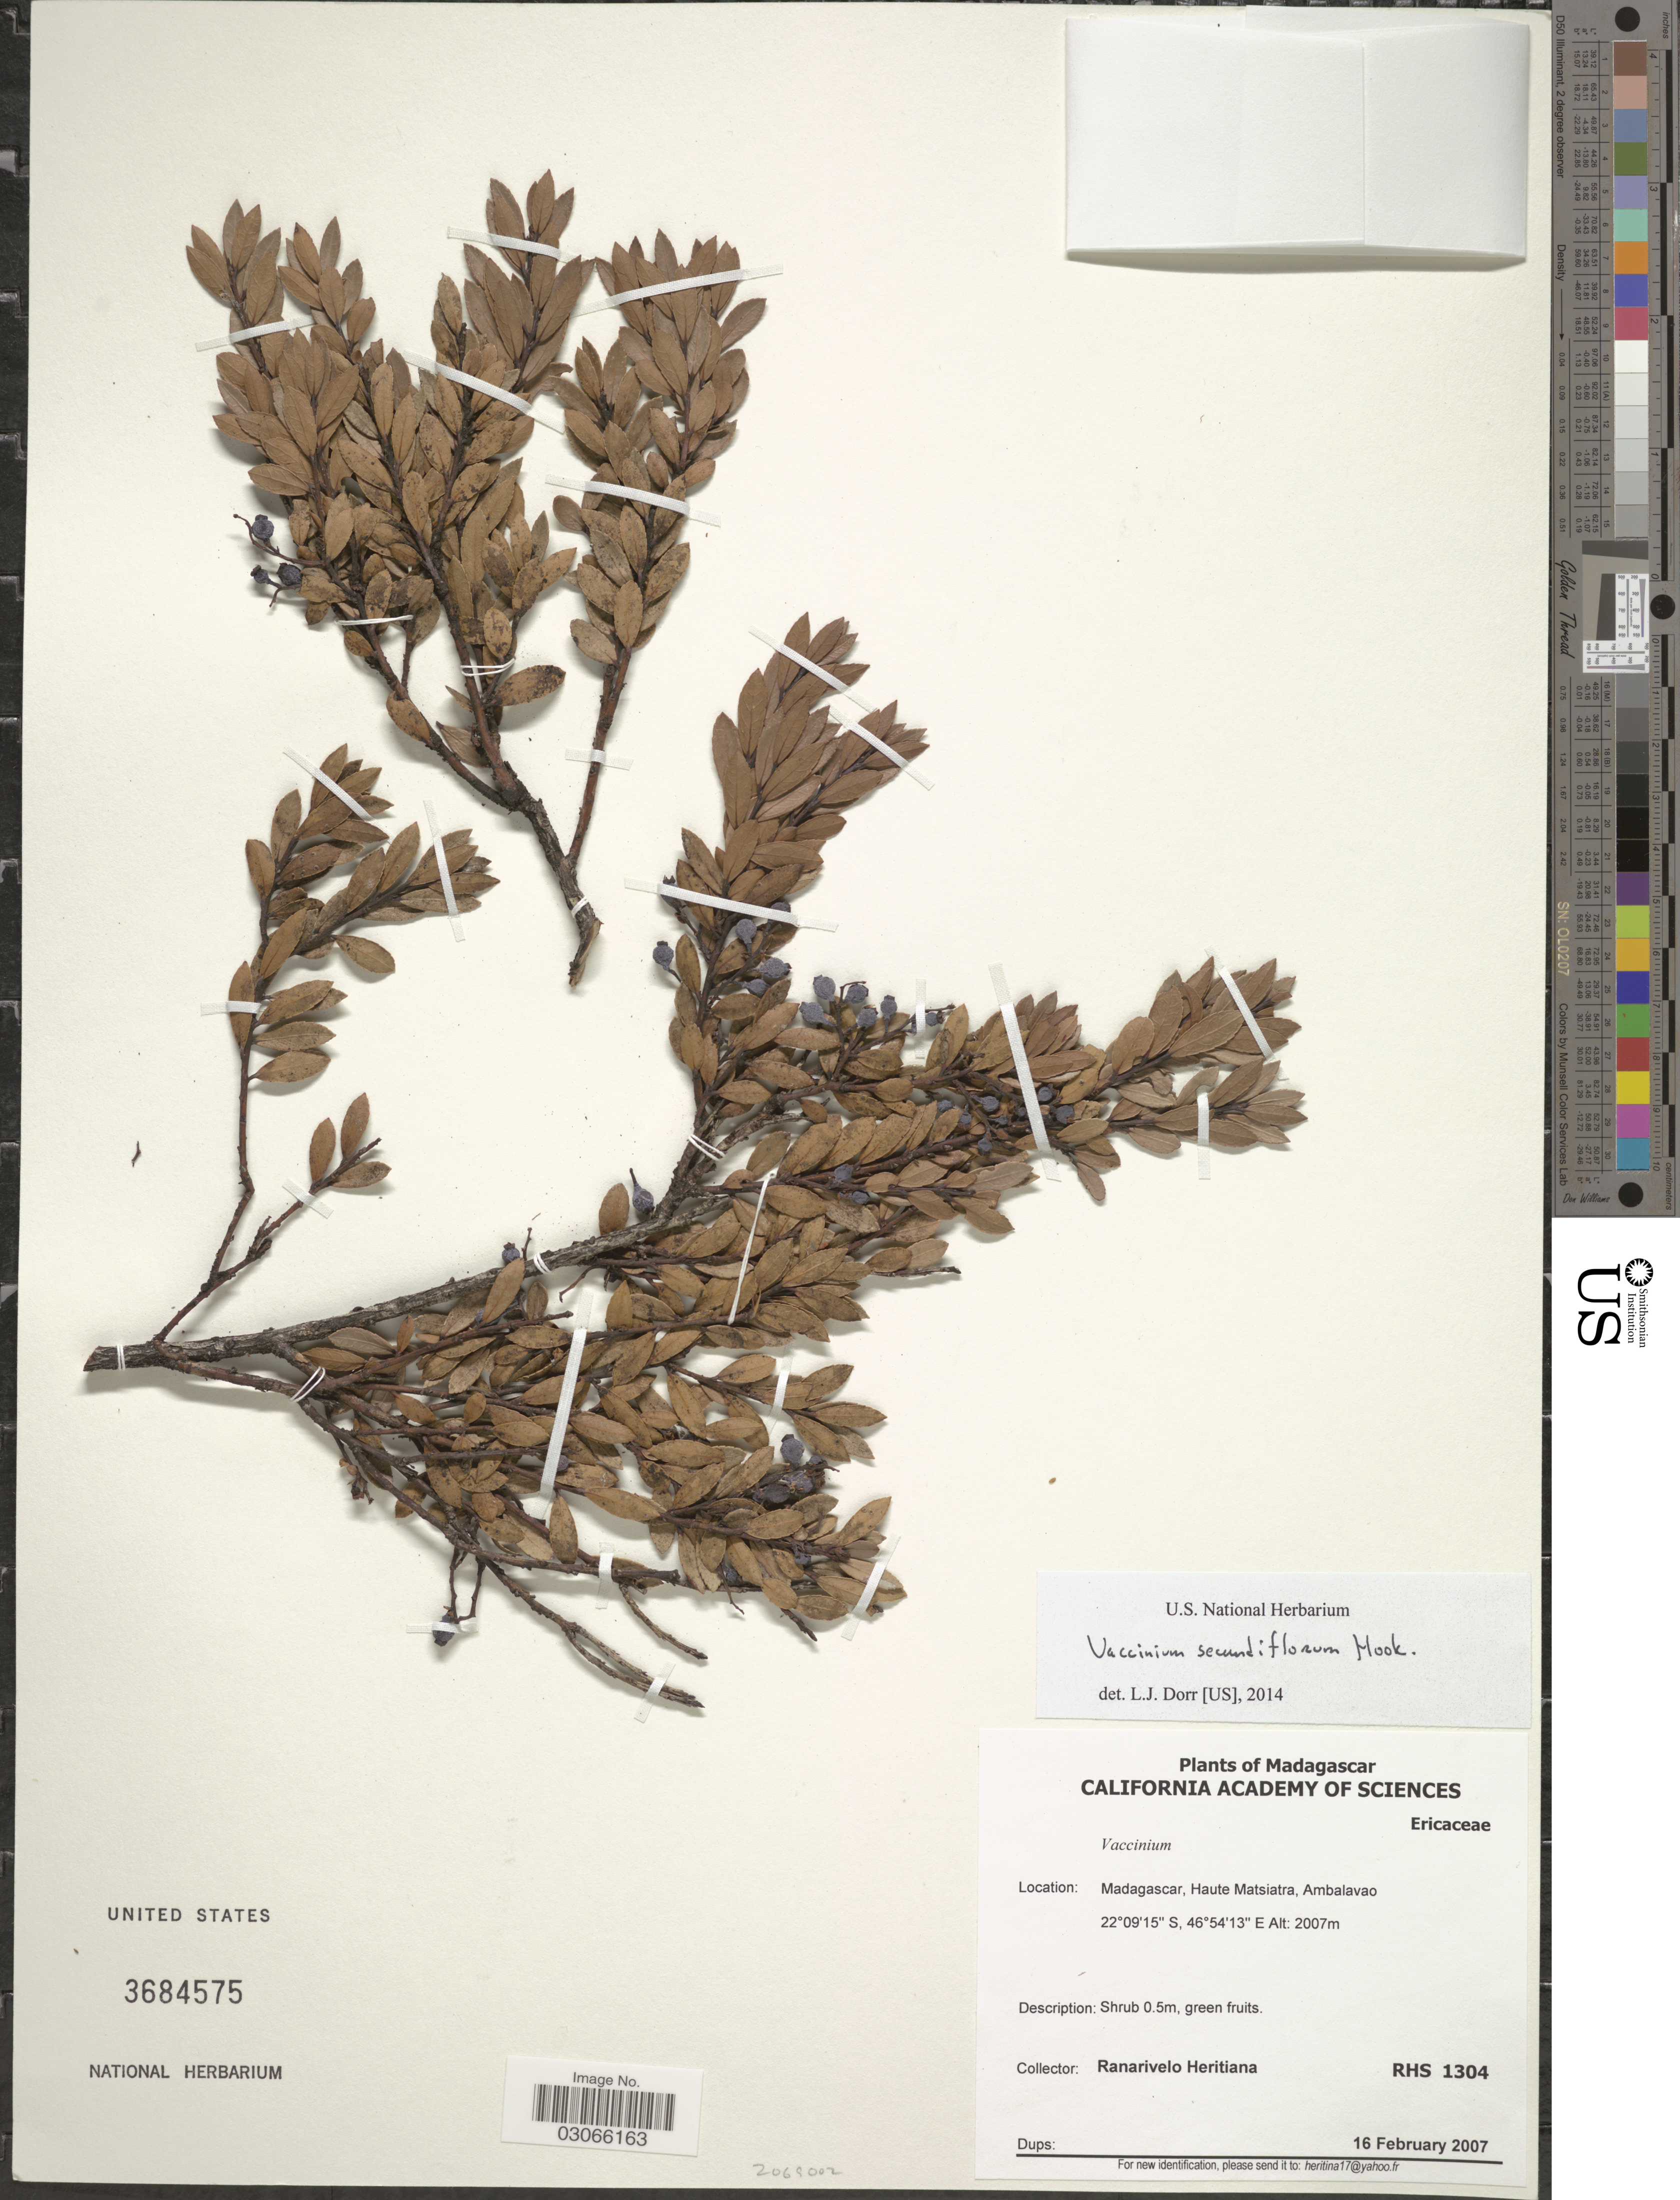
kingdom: Plantae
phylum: Tracheophyta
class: Magnoliopsida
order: Ericales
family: Ericaceae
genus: Vaccinium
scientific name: Vaccinium secundiflorum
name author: Hook.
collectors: R. Heritiana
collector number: RHS1304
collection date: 2007-02-16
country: Madagascar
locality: Haute Matsiatra, Ambalavao.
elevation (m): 2007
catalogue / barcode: US 3684575